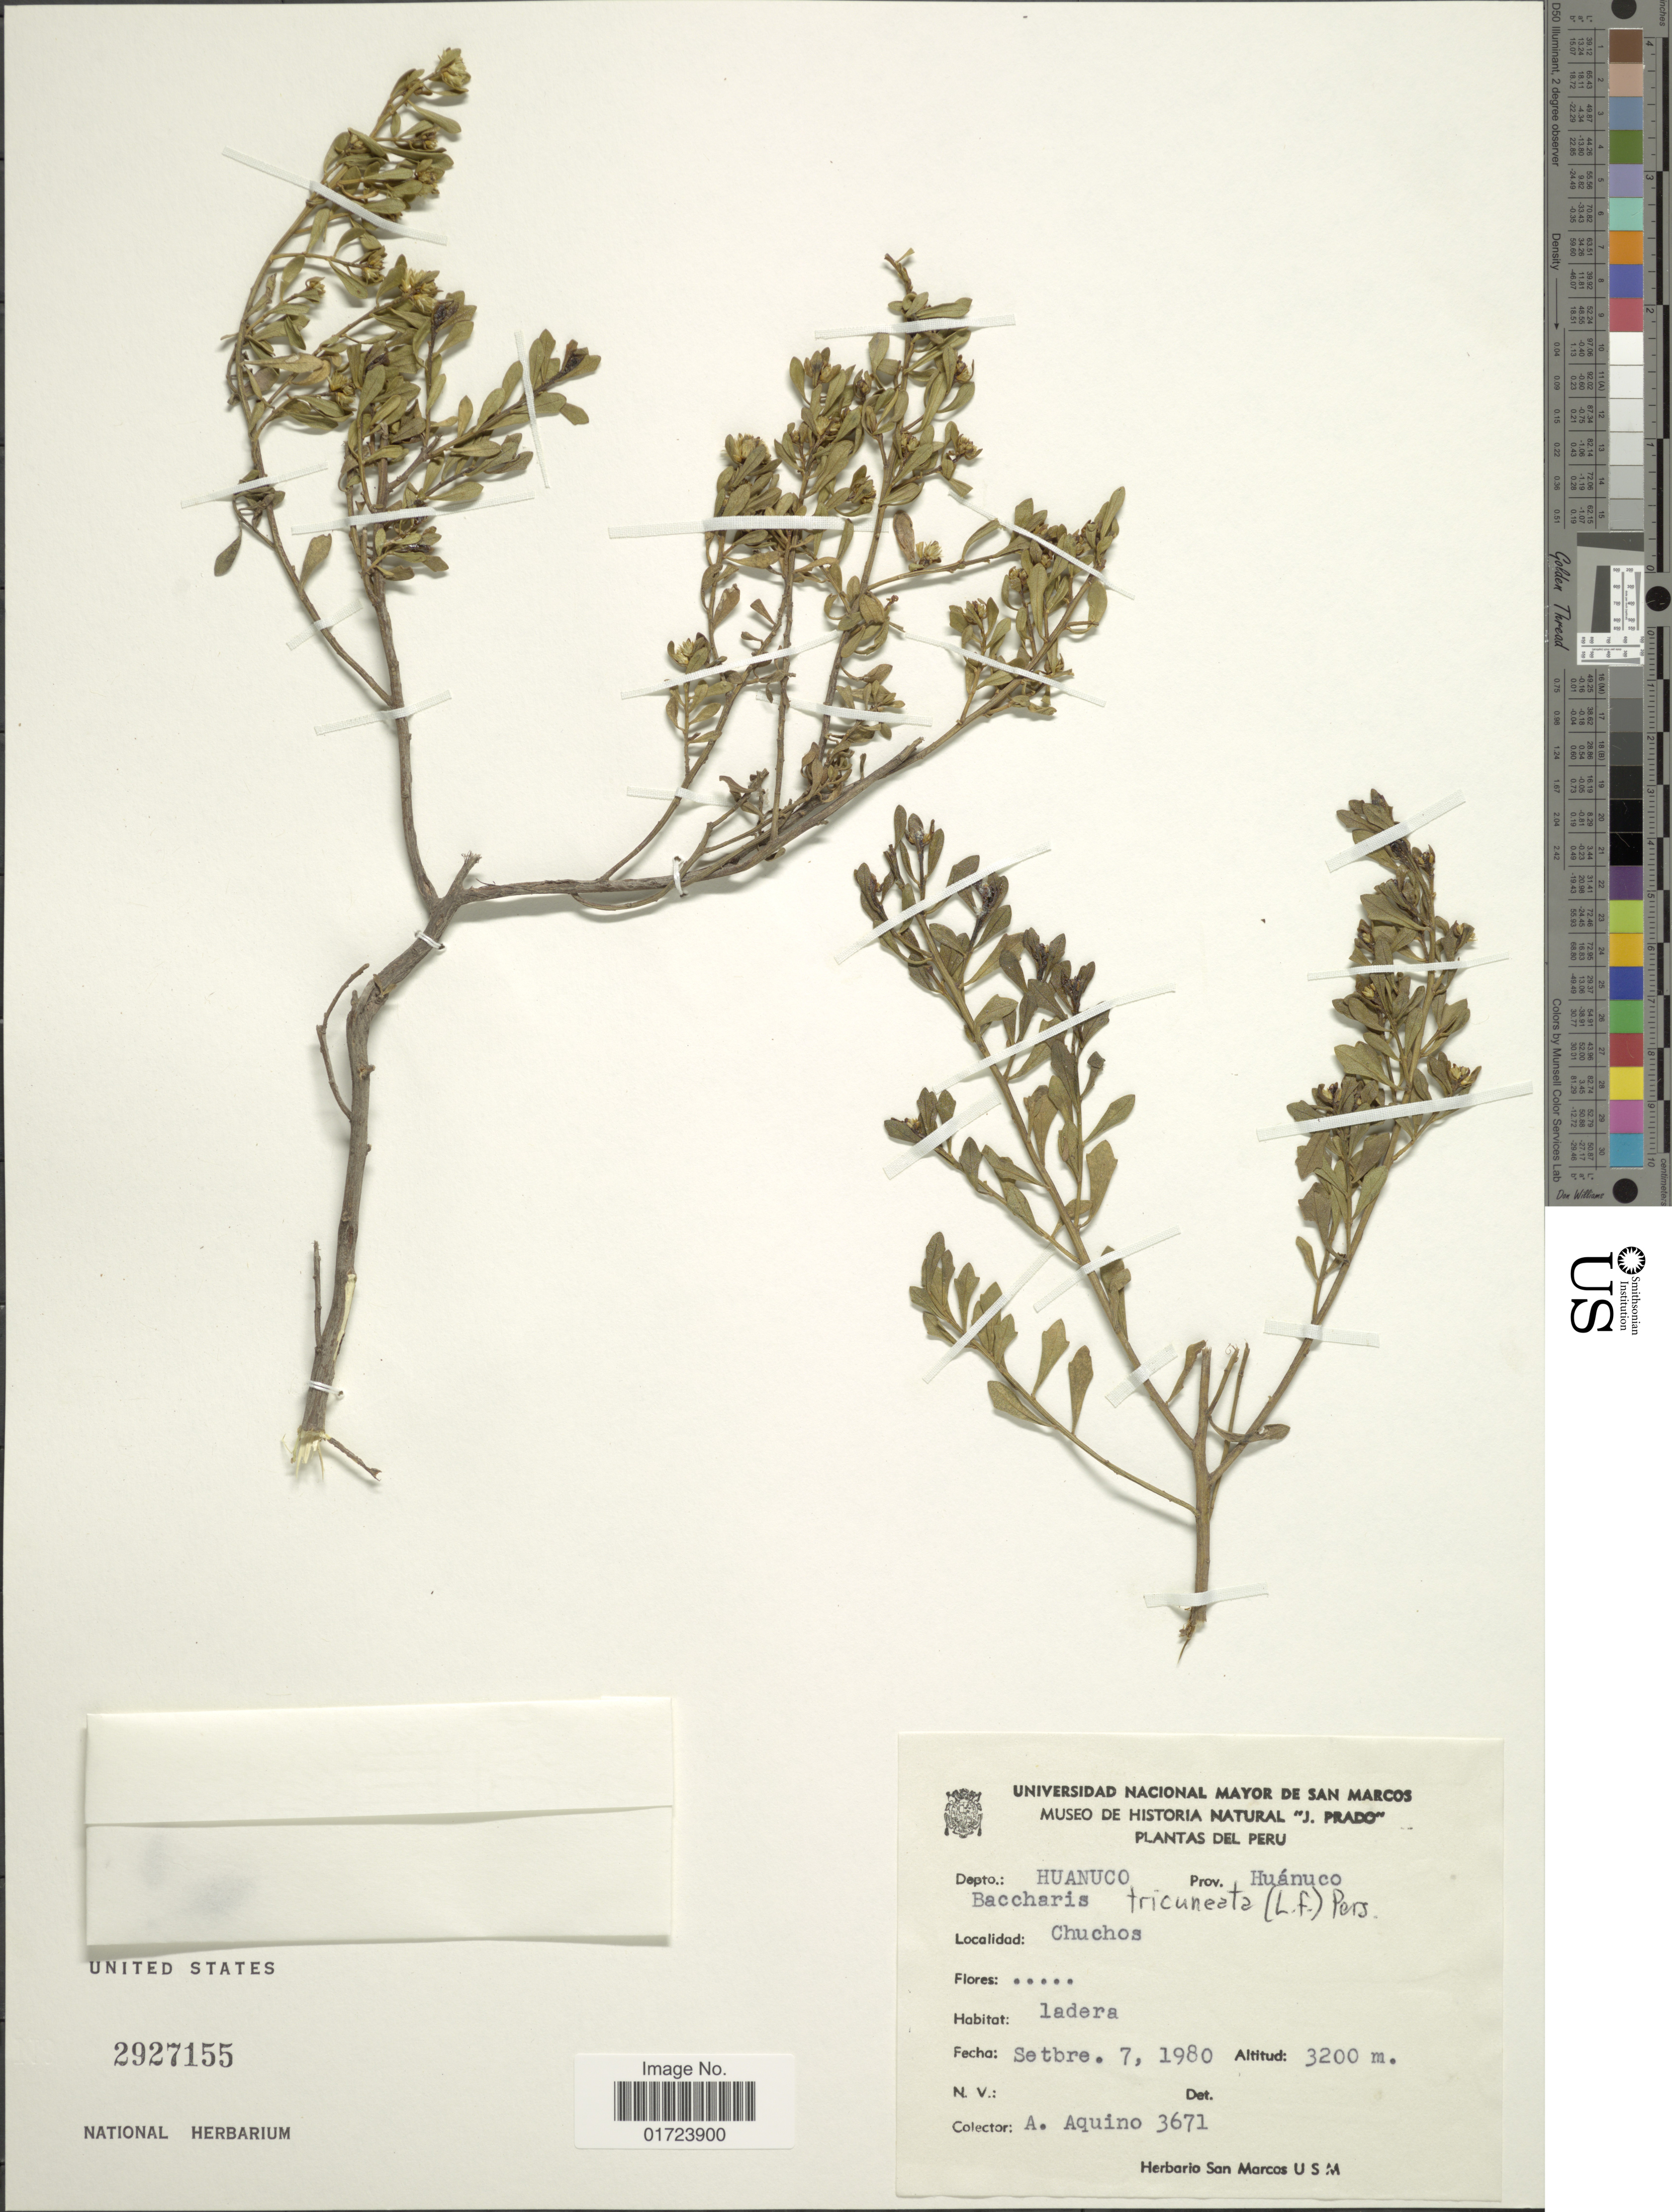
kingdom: Plantae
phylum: Tracheophyta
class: Magnoliopsida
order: Asterales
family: Asteraceae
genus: Baccharis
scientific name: Baccharis tricuneata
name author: (L. f.) Pers.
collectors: A. Aquino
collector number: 3671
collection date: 1980-09-07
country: Peru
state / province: Huánuco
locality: Depto.: Huanuco, Prov. Huanuco. Chuchos.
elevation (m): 3200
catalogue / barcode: US 2927155